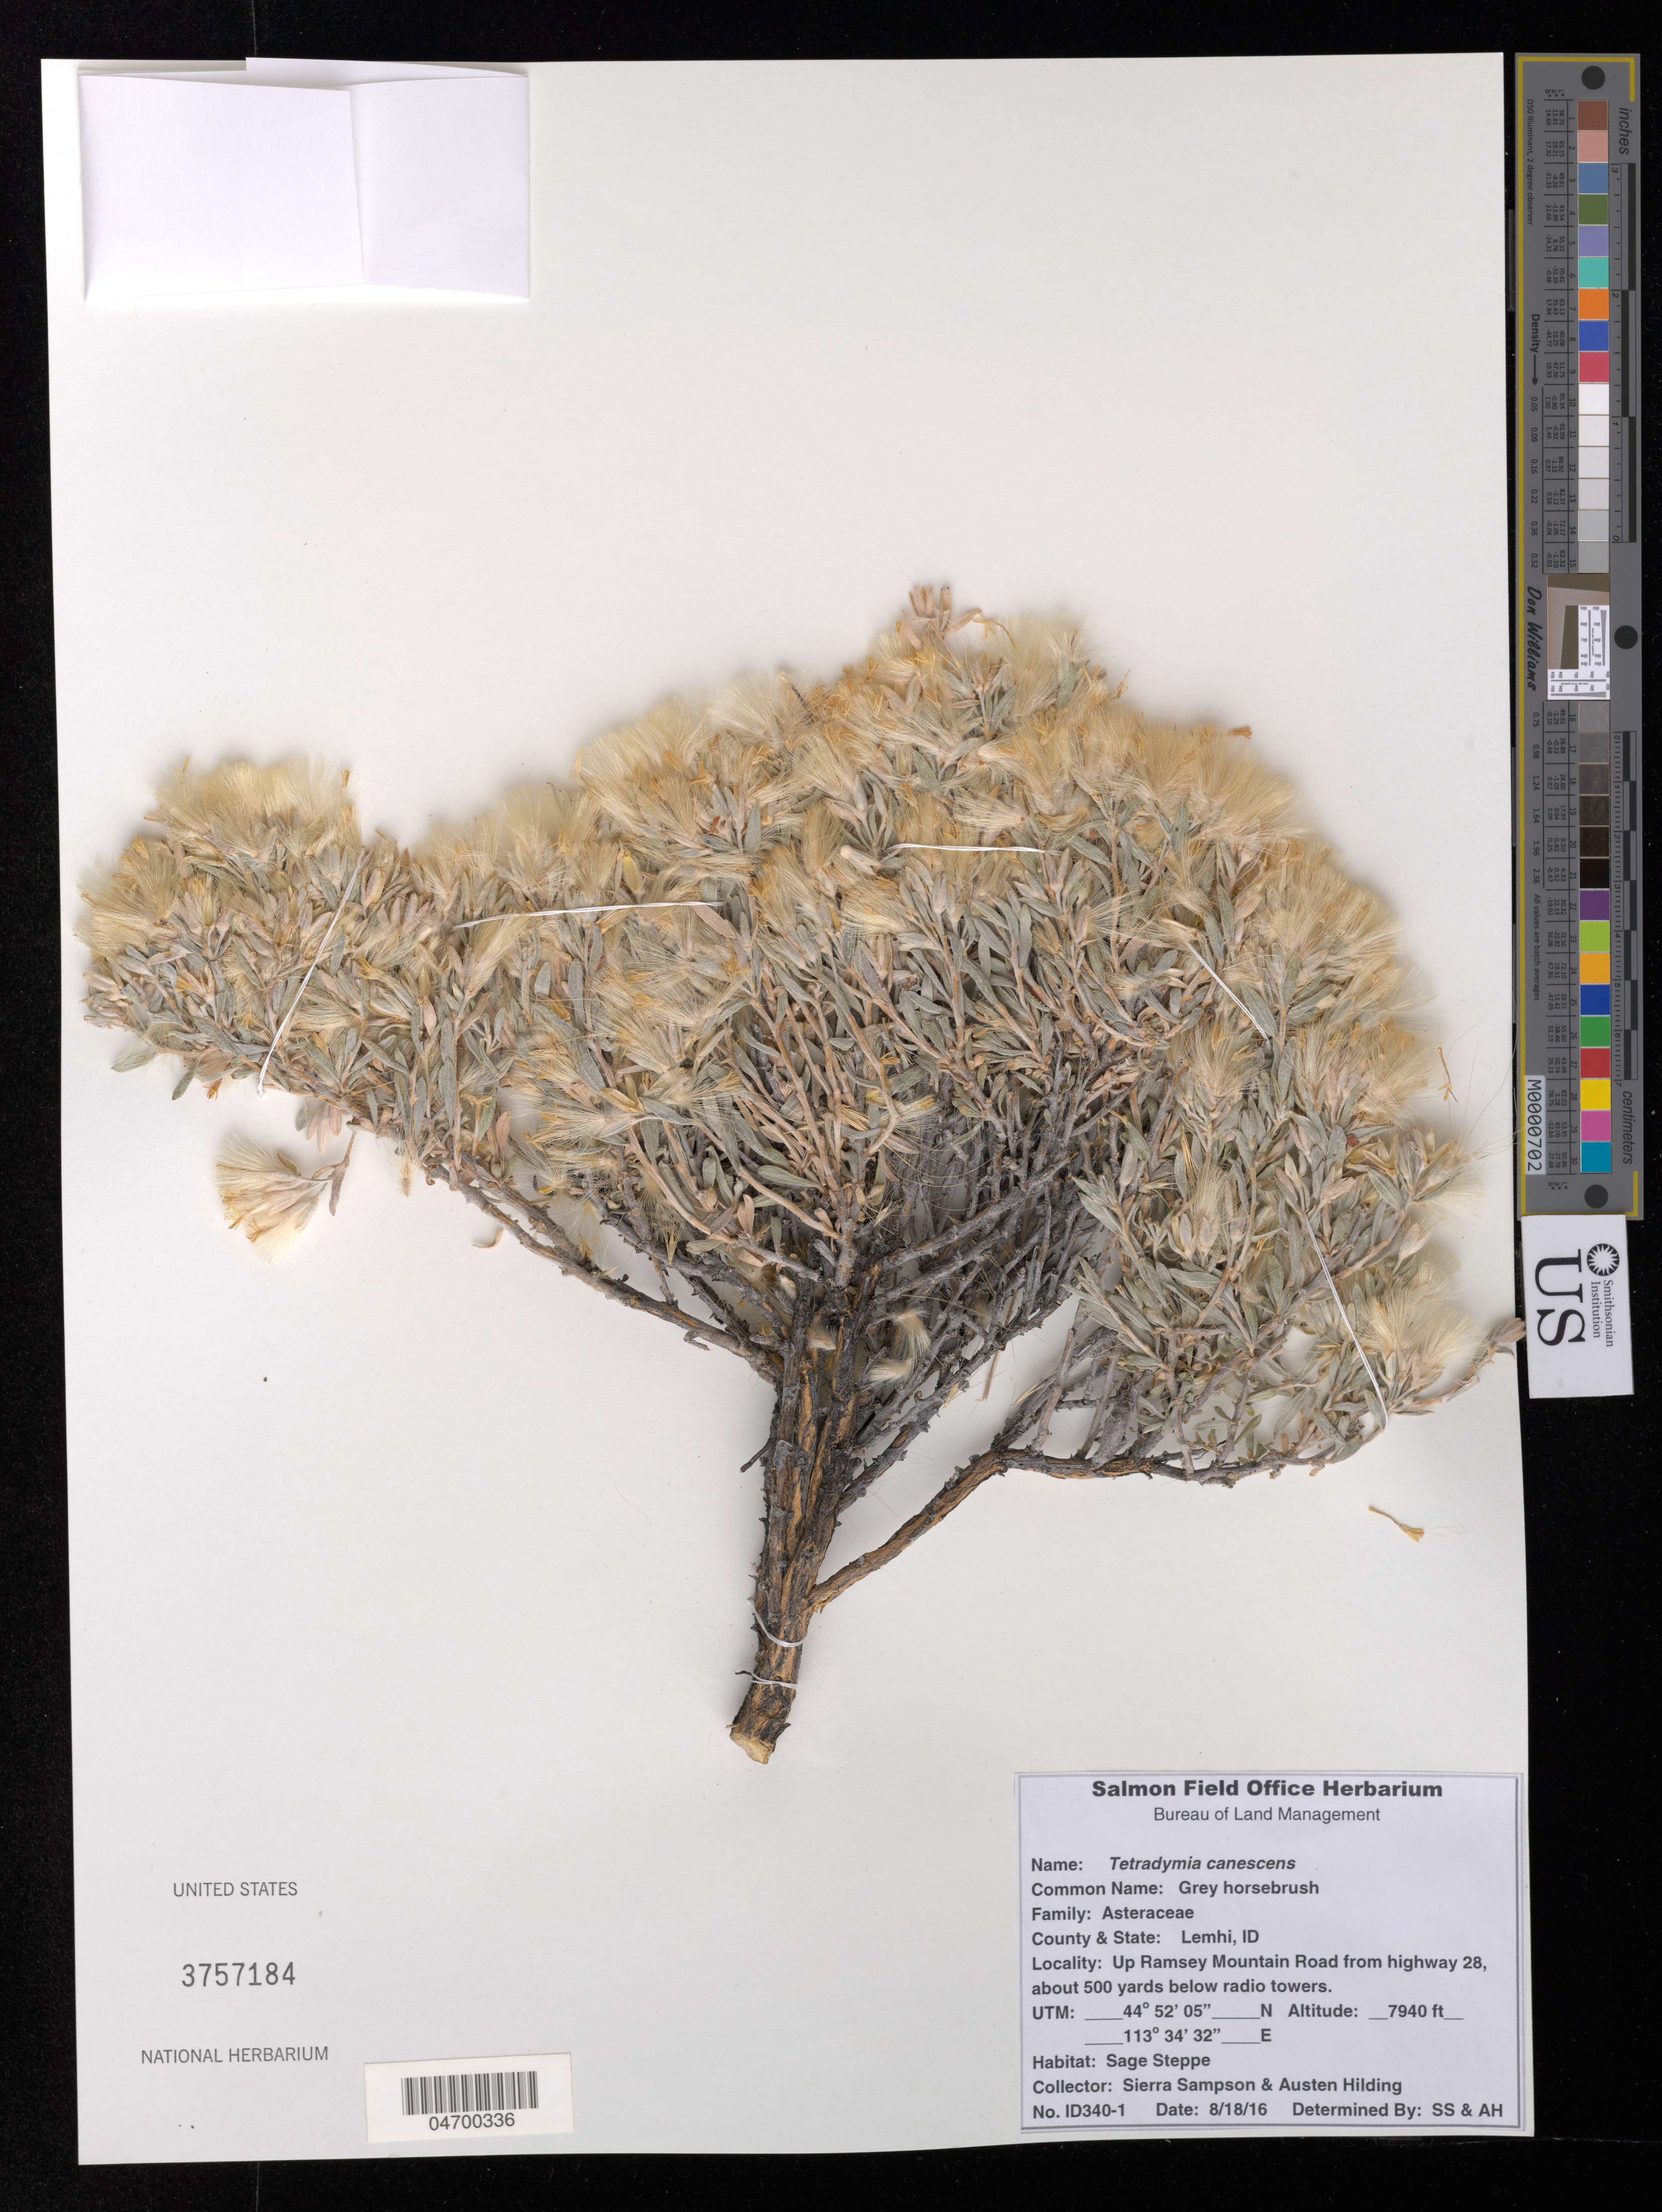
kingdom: Plantae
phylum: Tracheophyta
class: Magnoliopsida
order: Asterales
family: Asteraceae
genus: Tetradymia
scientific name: Tetradymia canescens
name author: DC.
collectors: S. Sampson & A. Hilding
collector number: ID340-1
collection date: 2016-05-18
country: United States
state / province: Idaho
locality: County & State: Lemhi, ID. Up Ramsey Mountain Road from highway 28, about 500 yards below radio towers. Sage Steppe.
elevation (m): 2420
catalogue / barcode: US 3757184